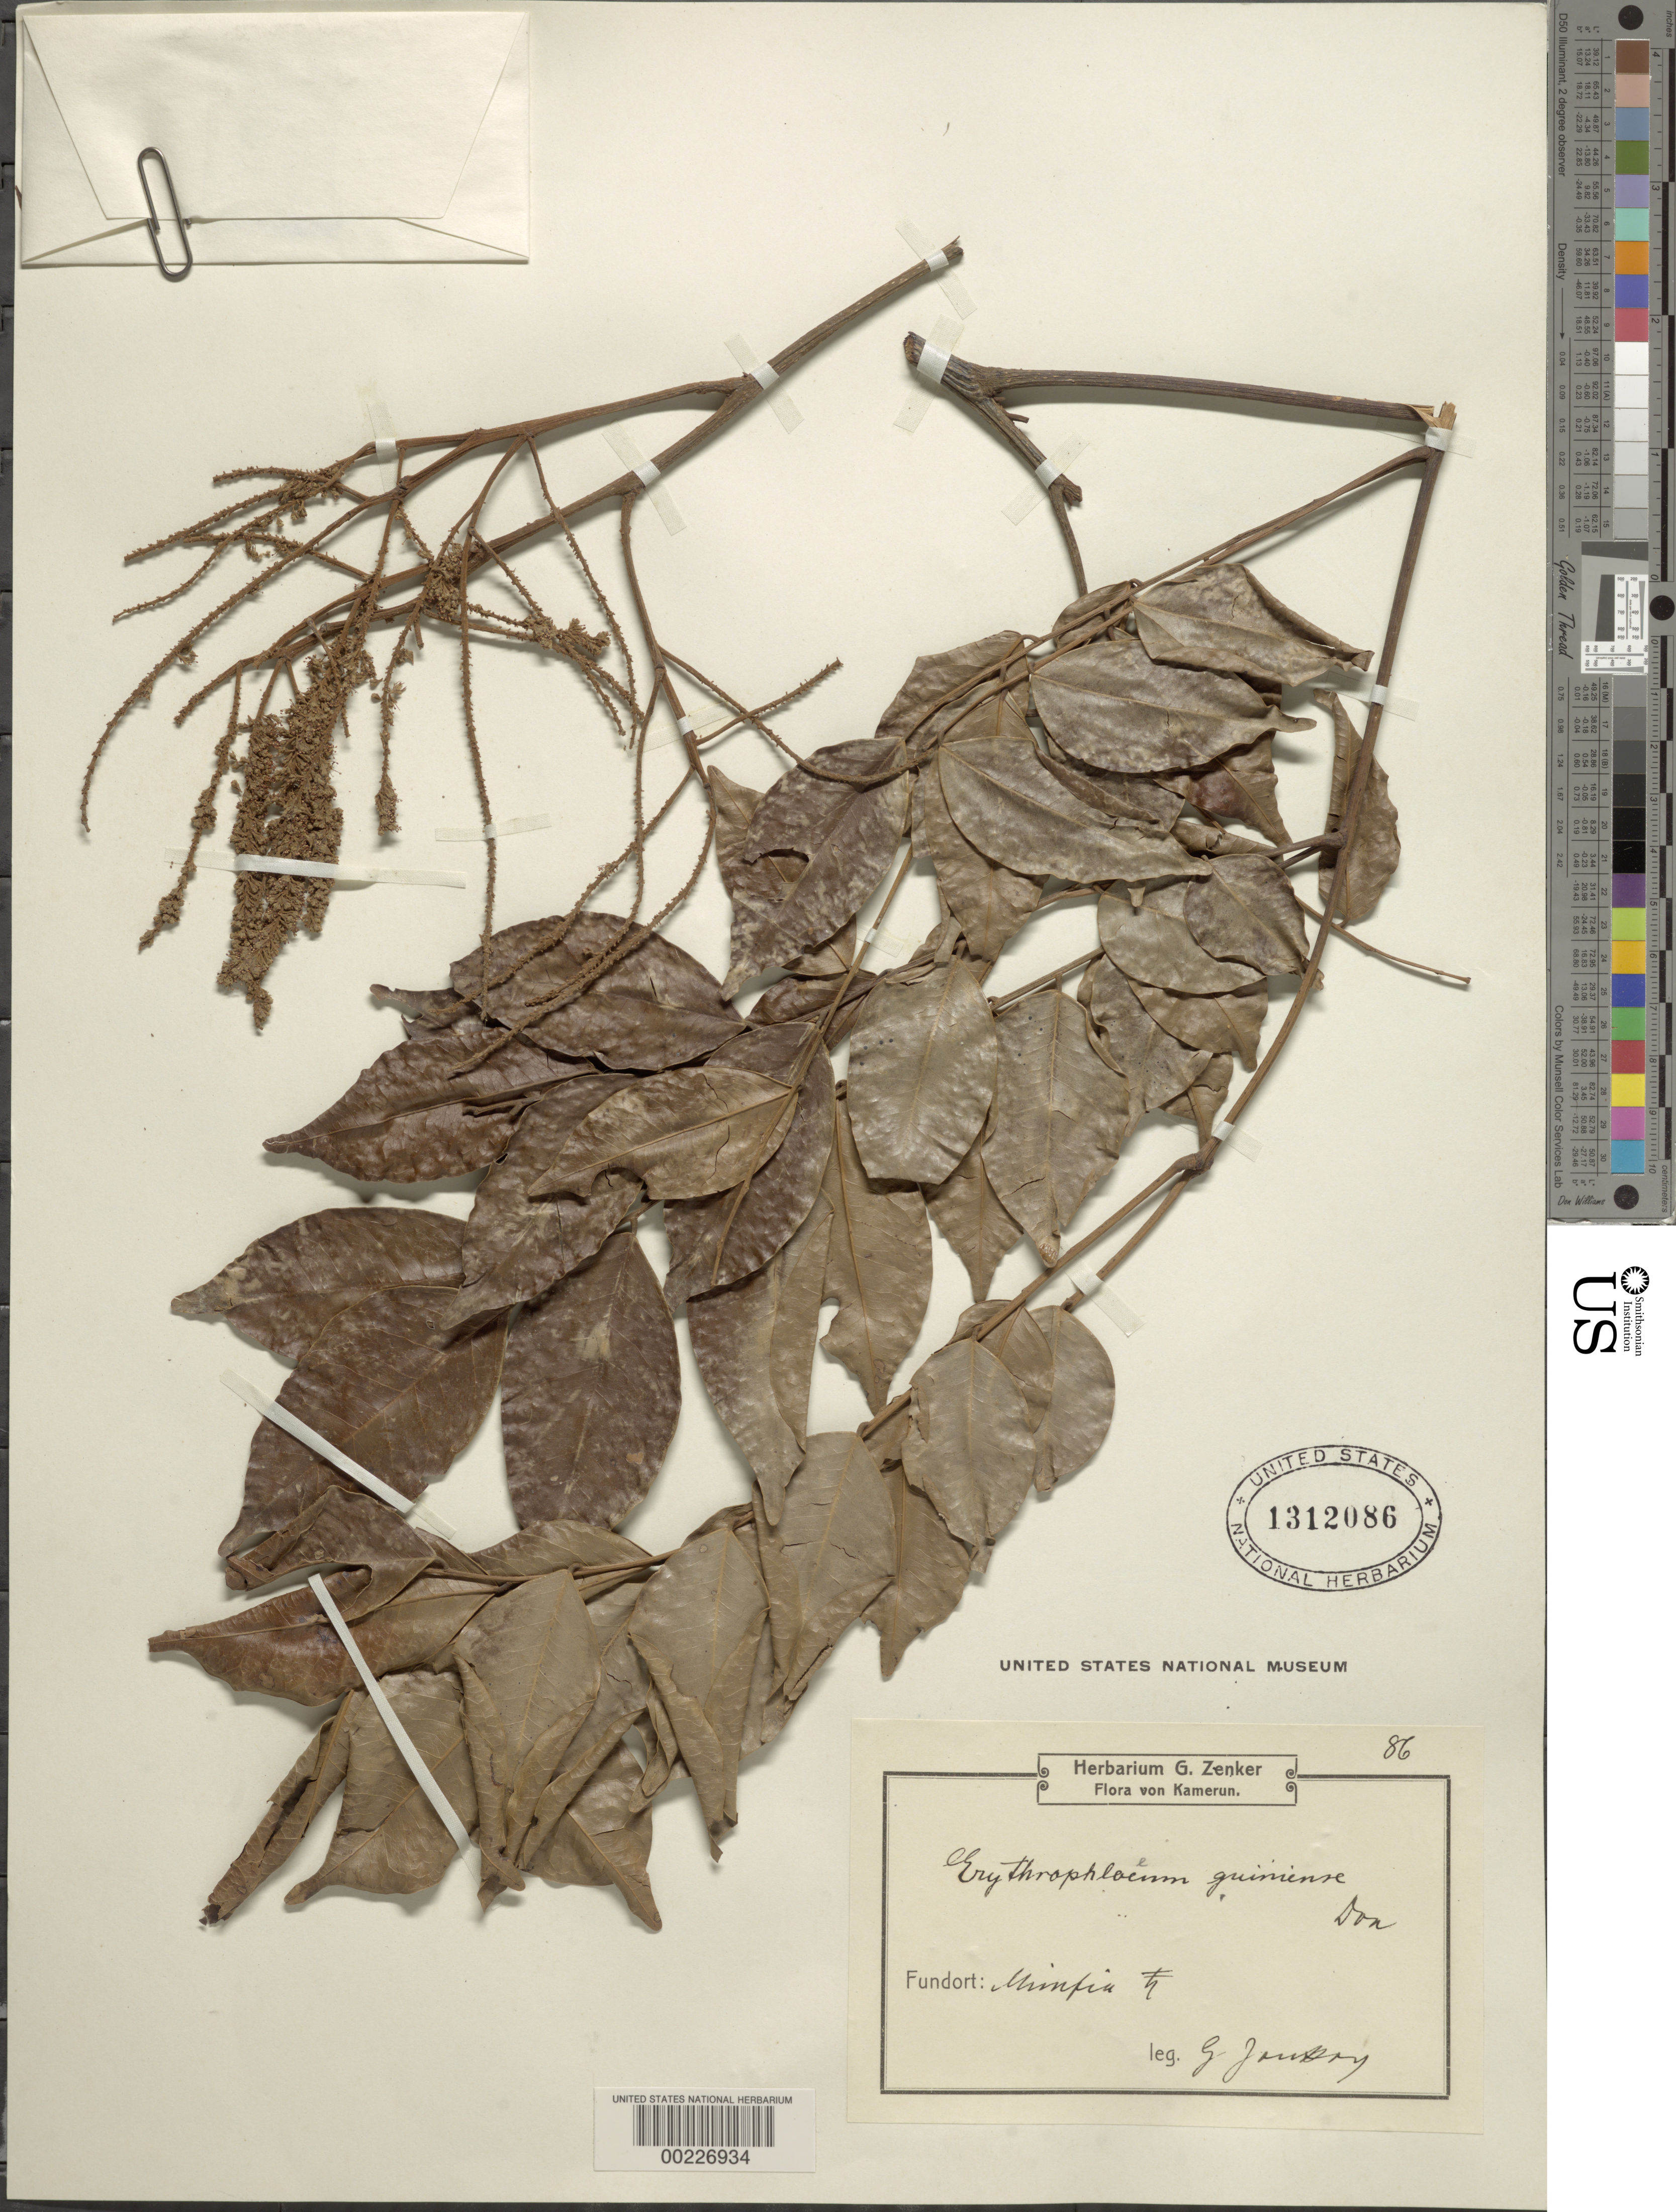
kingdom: Plantae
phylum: Tracheophyta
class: Magnoliopsida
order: Fabales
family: Fabaceae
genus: Erythrophleum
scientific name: Erythrophleum guineense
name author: G. Don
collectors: G. Jankay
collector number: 86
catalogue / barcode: US 1312086